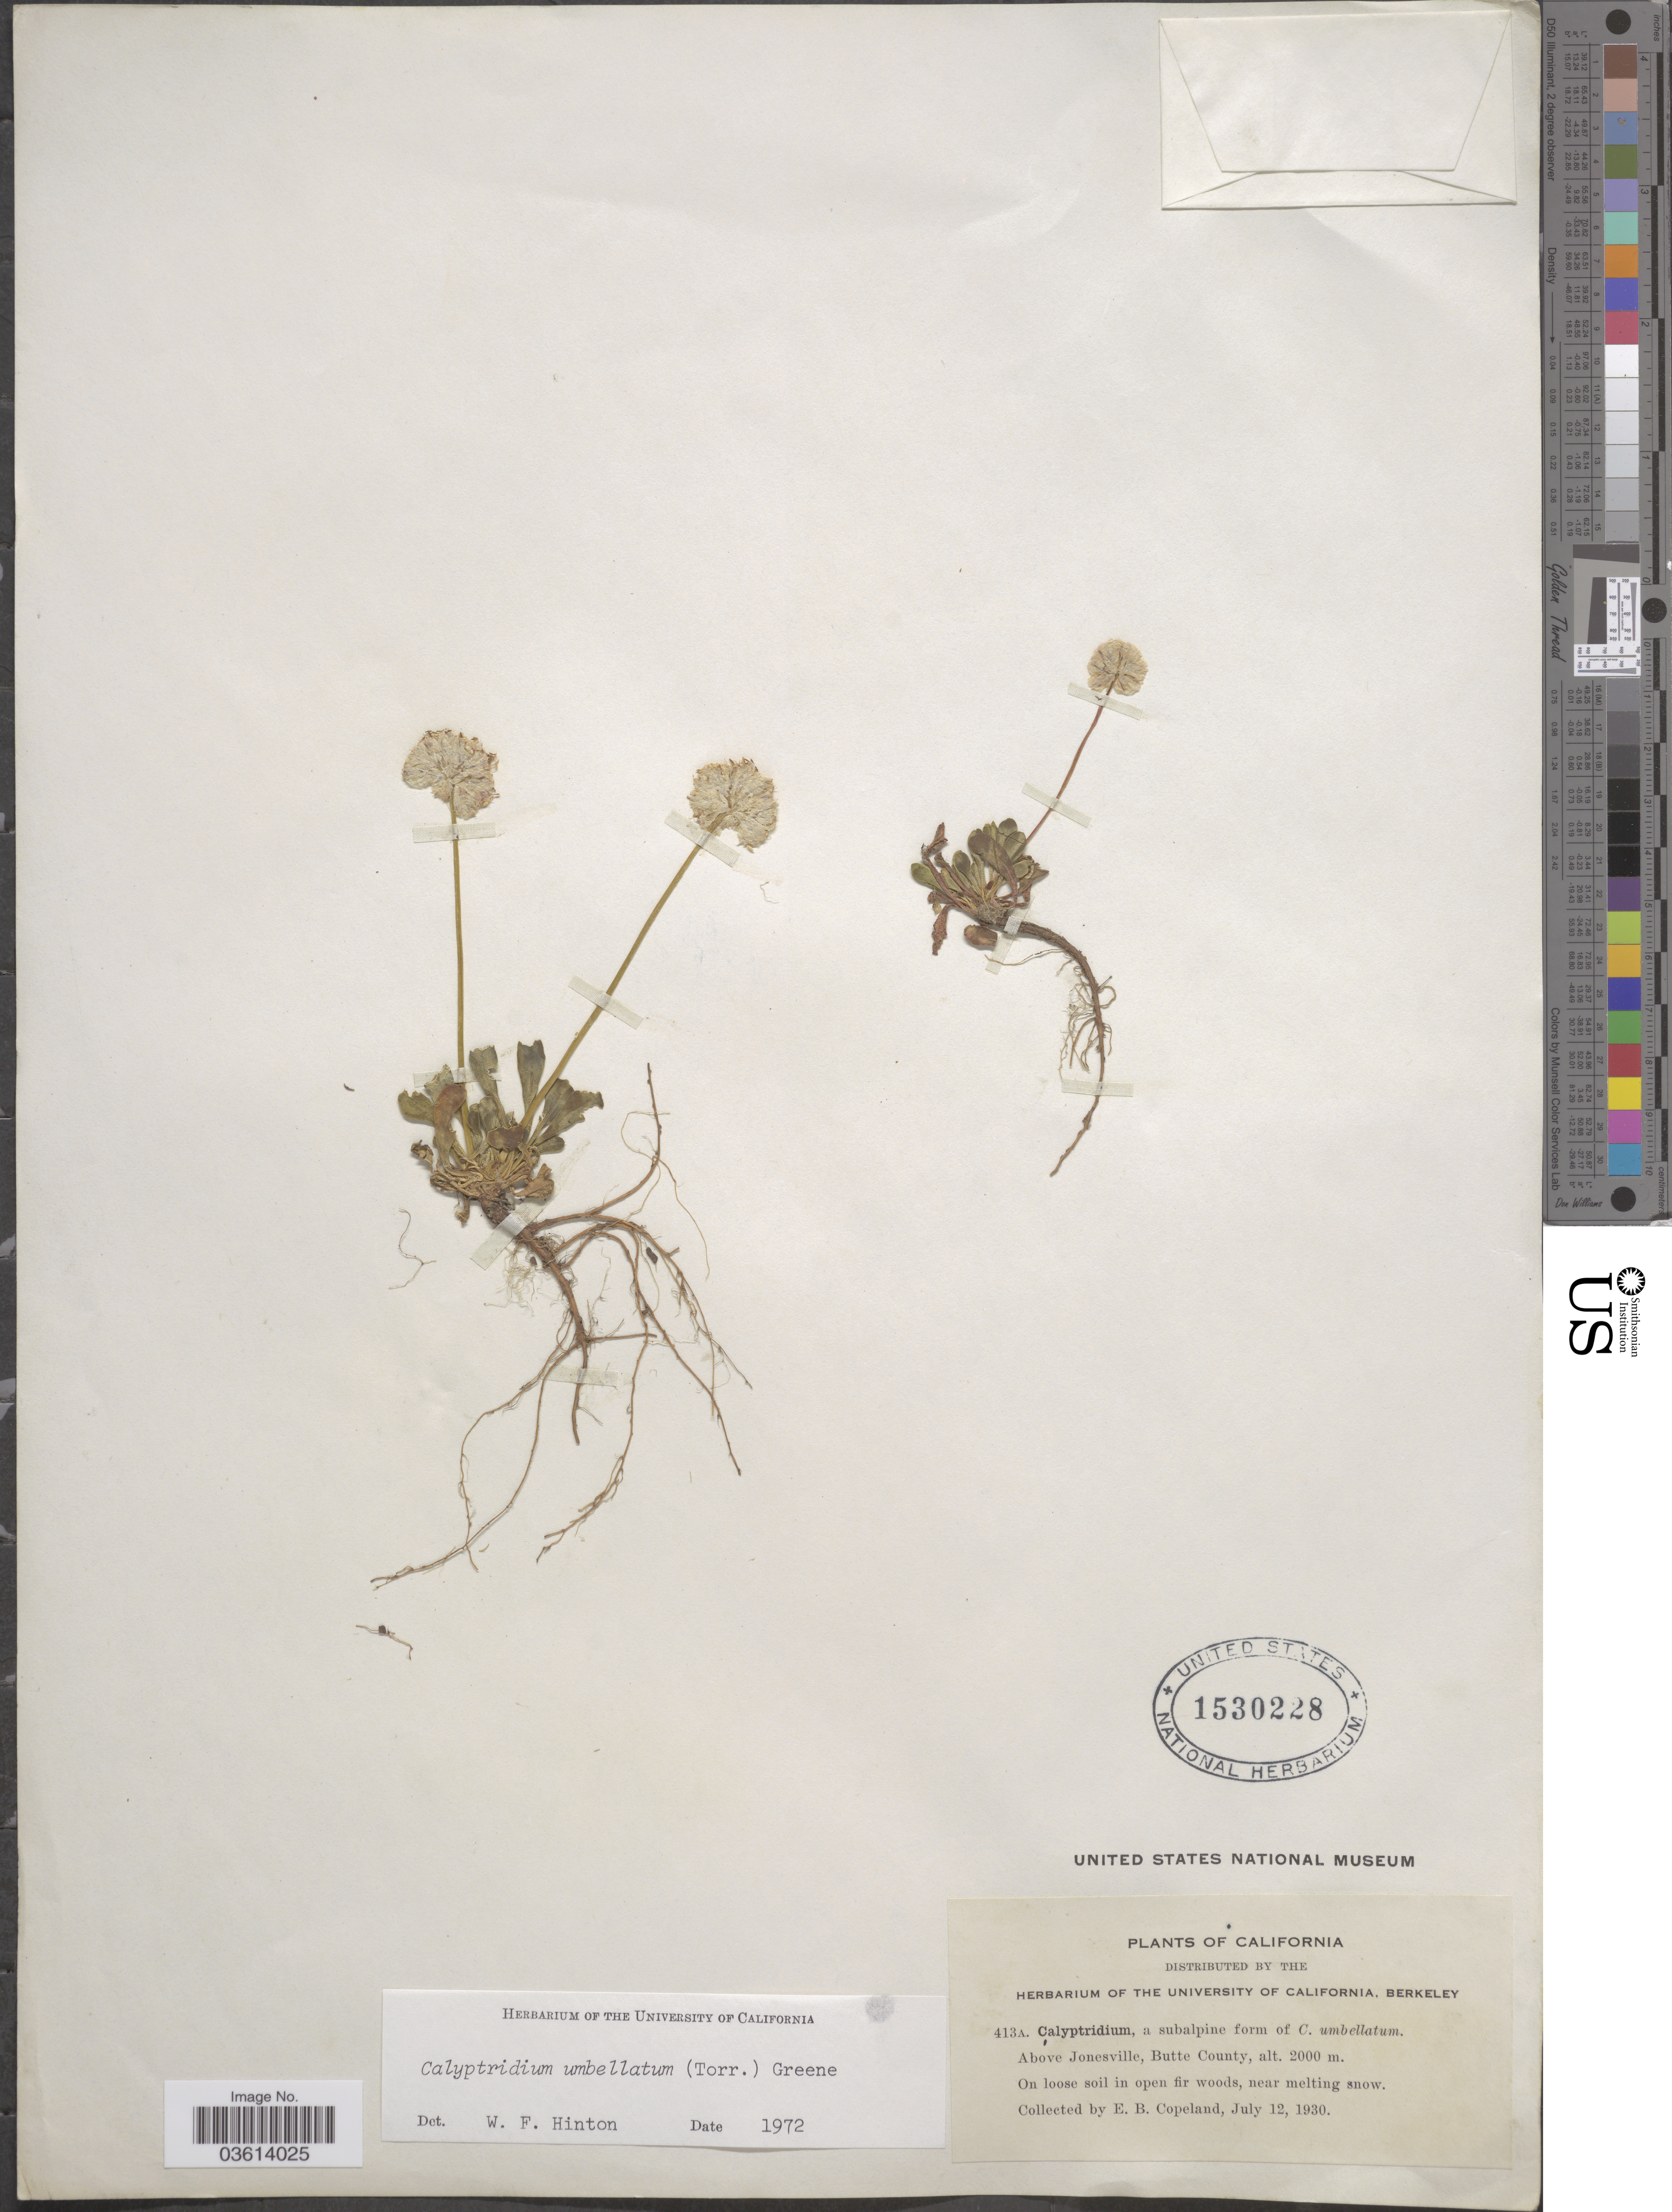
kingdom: Plantae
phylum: Tracheophyta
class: Magnoliopsida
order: Caryophyllales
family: Montiaceae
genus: Calyptridium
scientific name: Calyptridium umbellatum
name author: (Torr.) Greene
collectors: E. B. Copeland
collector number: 413A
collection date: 1930-07-12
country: United States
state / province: California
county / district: Butte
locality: Above Jonesville, Butte County.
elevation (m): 2000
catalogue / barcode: US 1530228